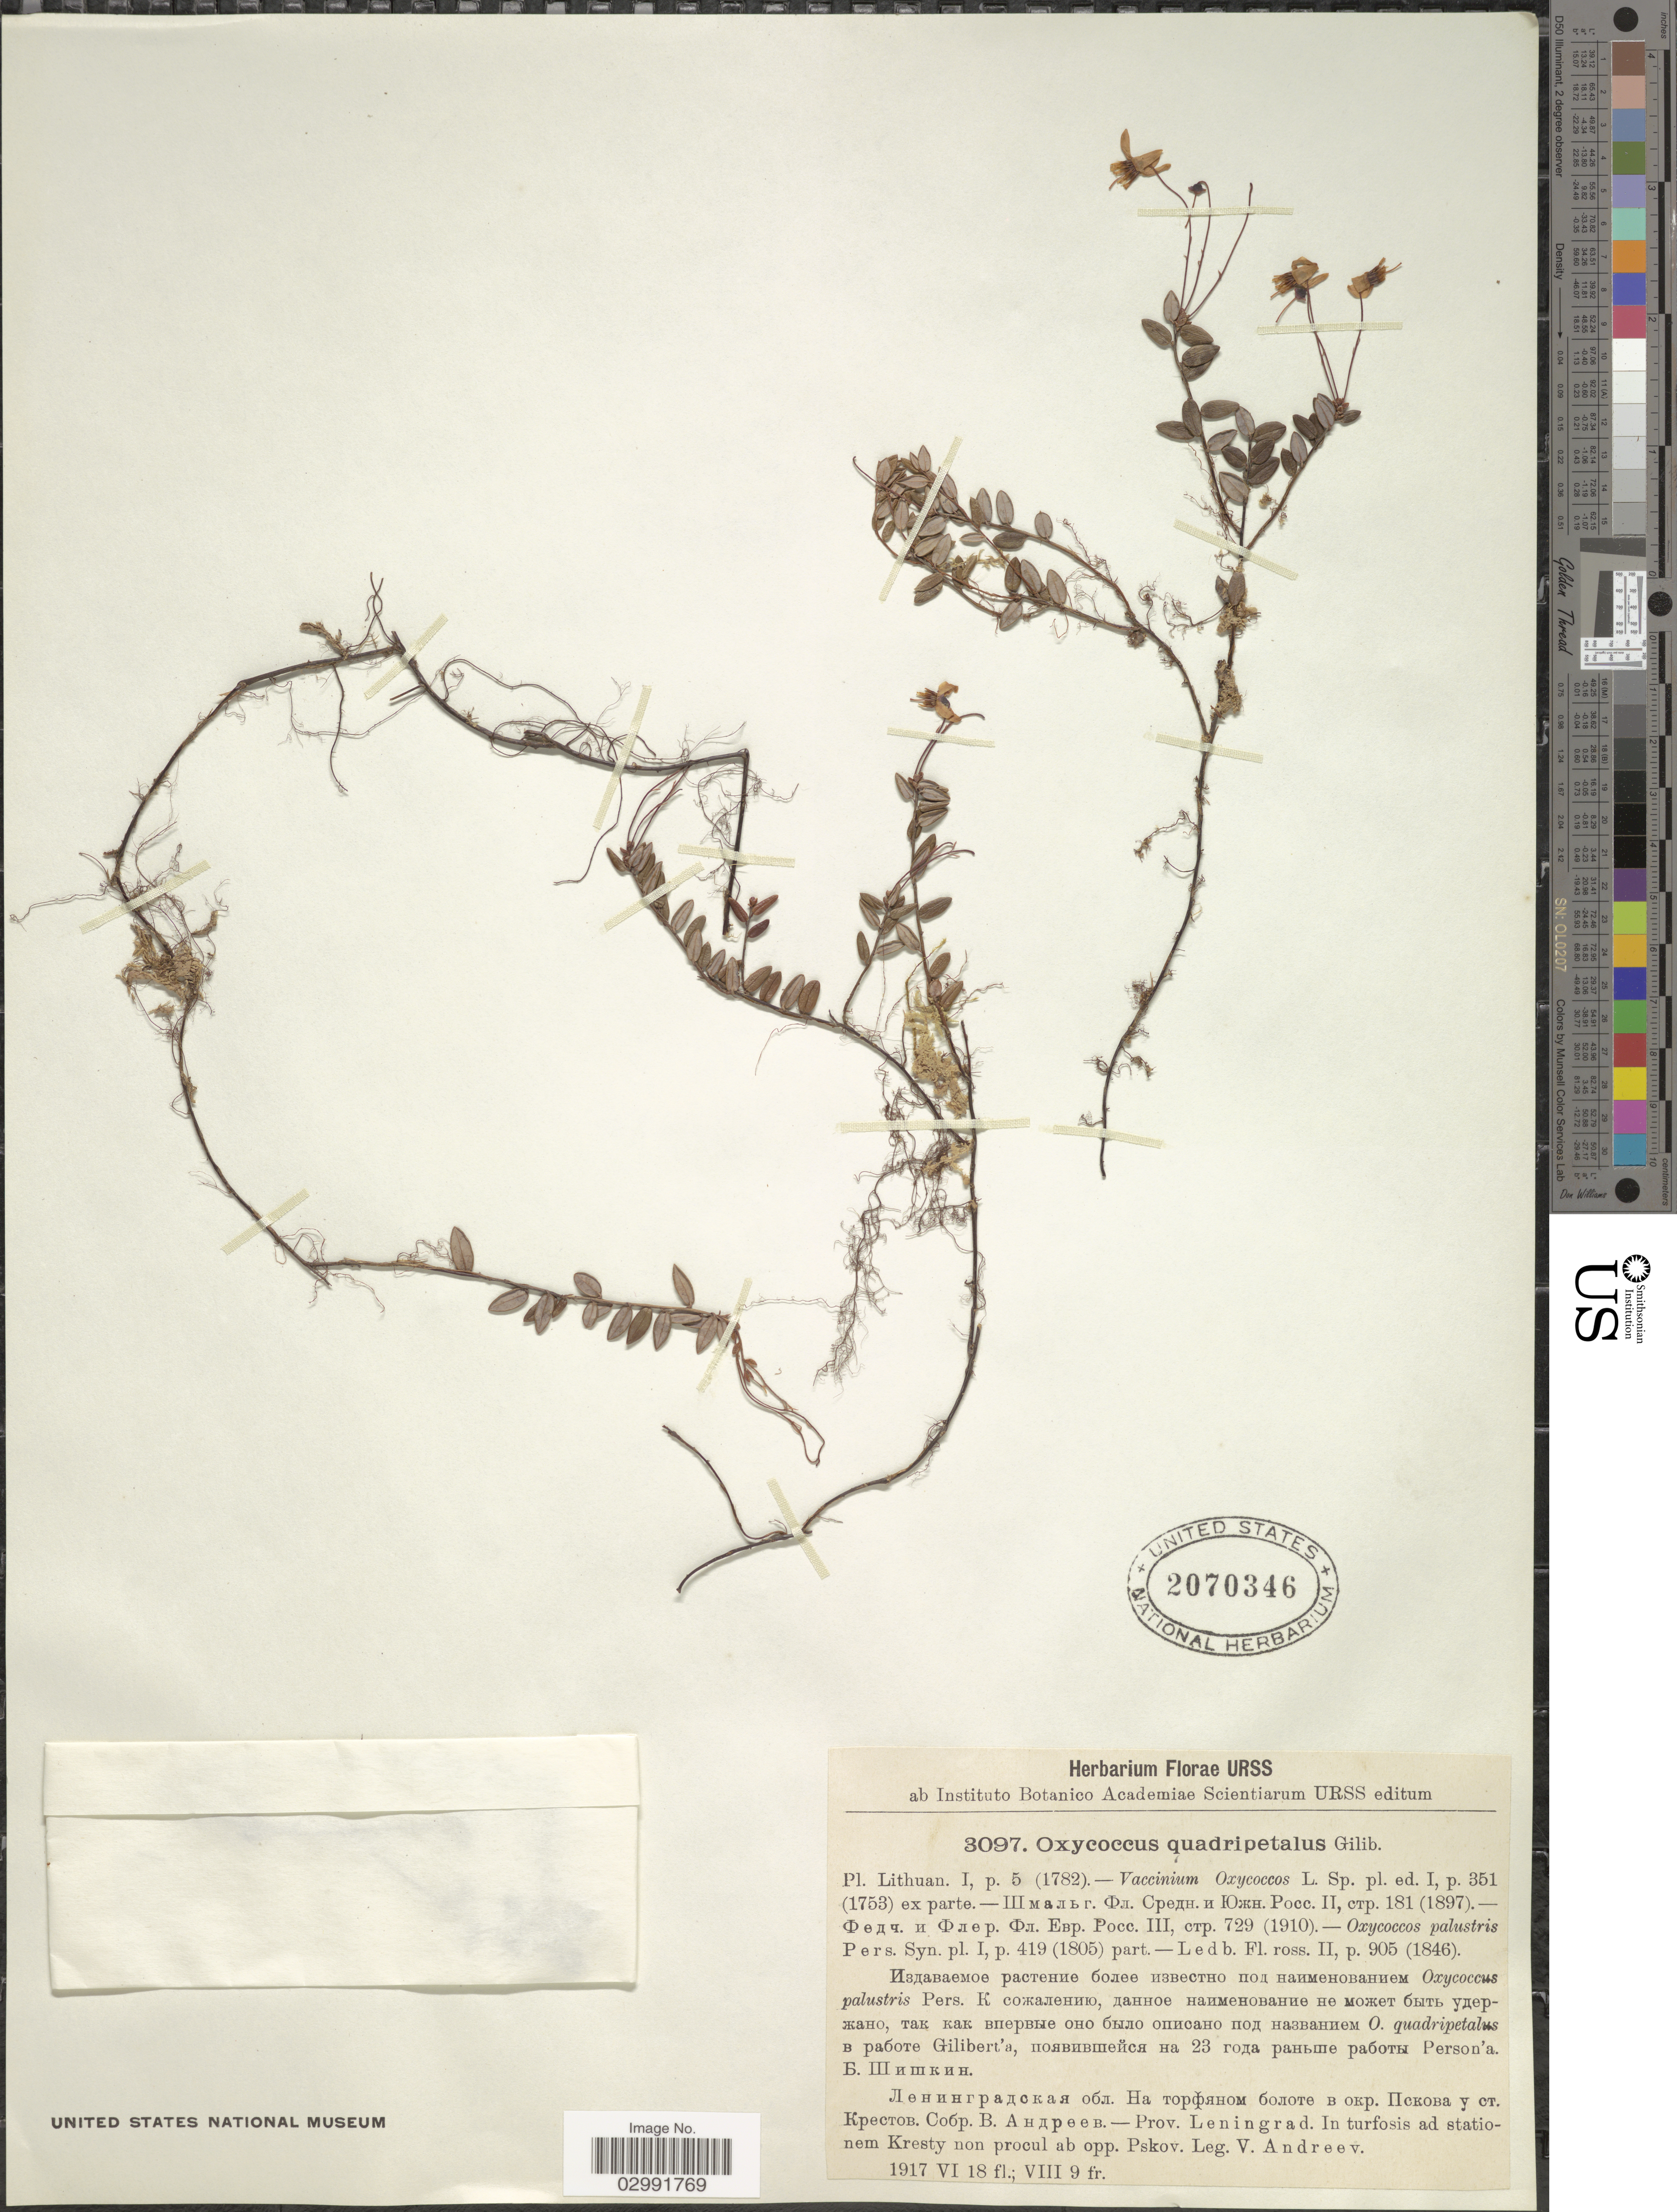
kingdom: Plantae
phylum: Tracheophyta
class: Magnoliopsida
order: Ericales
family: Ericaceae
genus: Vaccinium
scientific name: Vaccinium oxycoccos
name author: L.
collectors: V. Andreev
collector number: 3097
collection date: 1917-06-18/1917-08-09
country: Russian Federation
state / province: Pskov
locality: Prov. Leningrad. In turfosis ad stationem Kresty non procul ab opp. Pskov.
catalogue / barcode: US 2070346